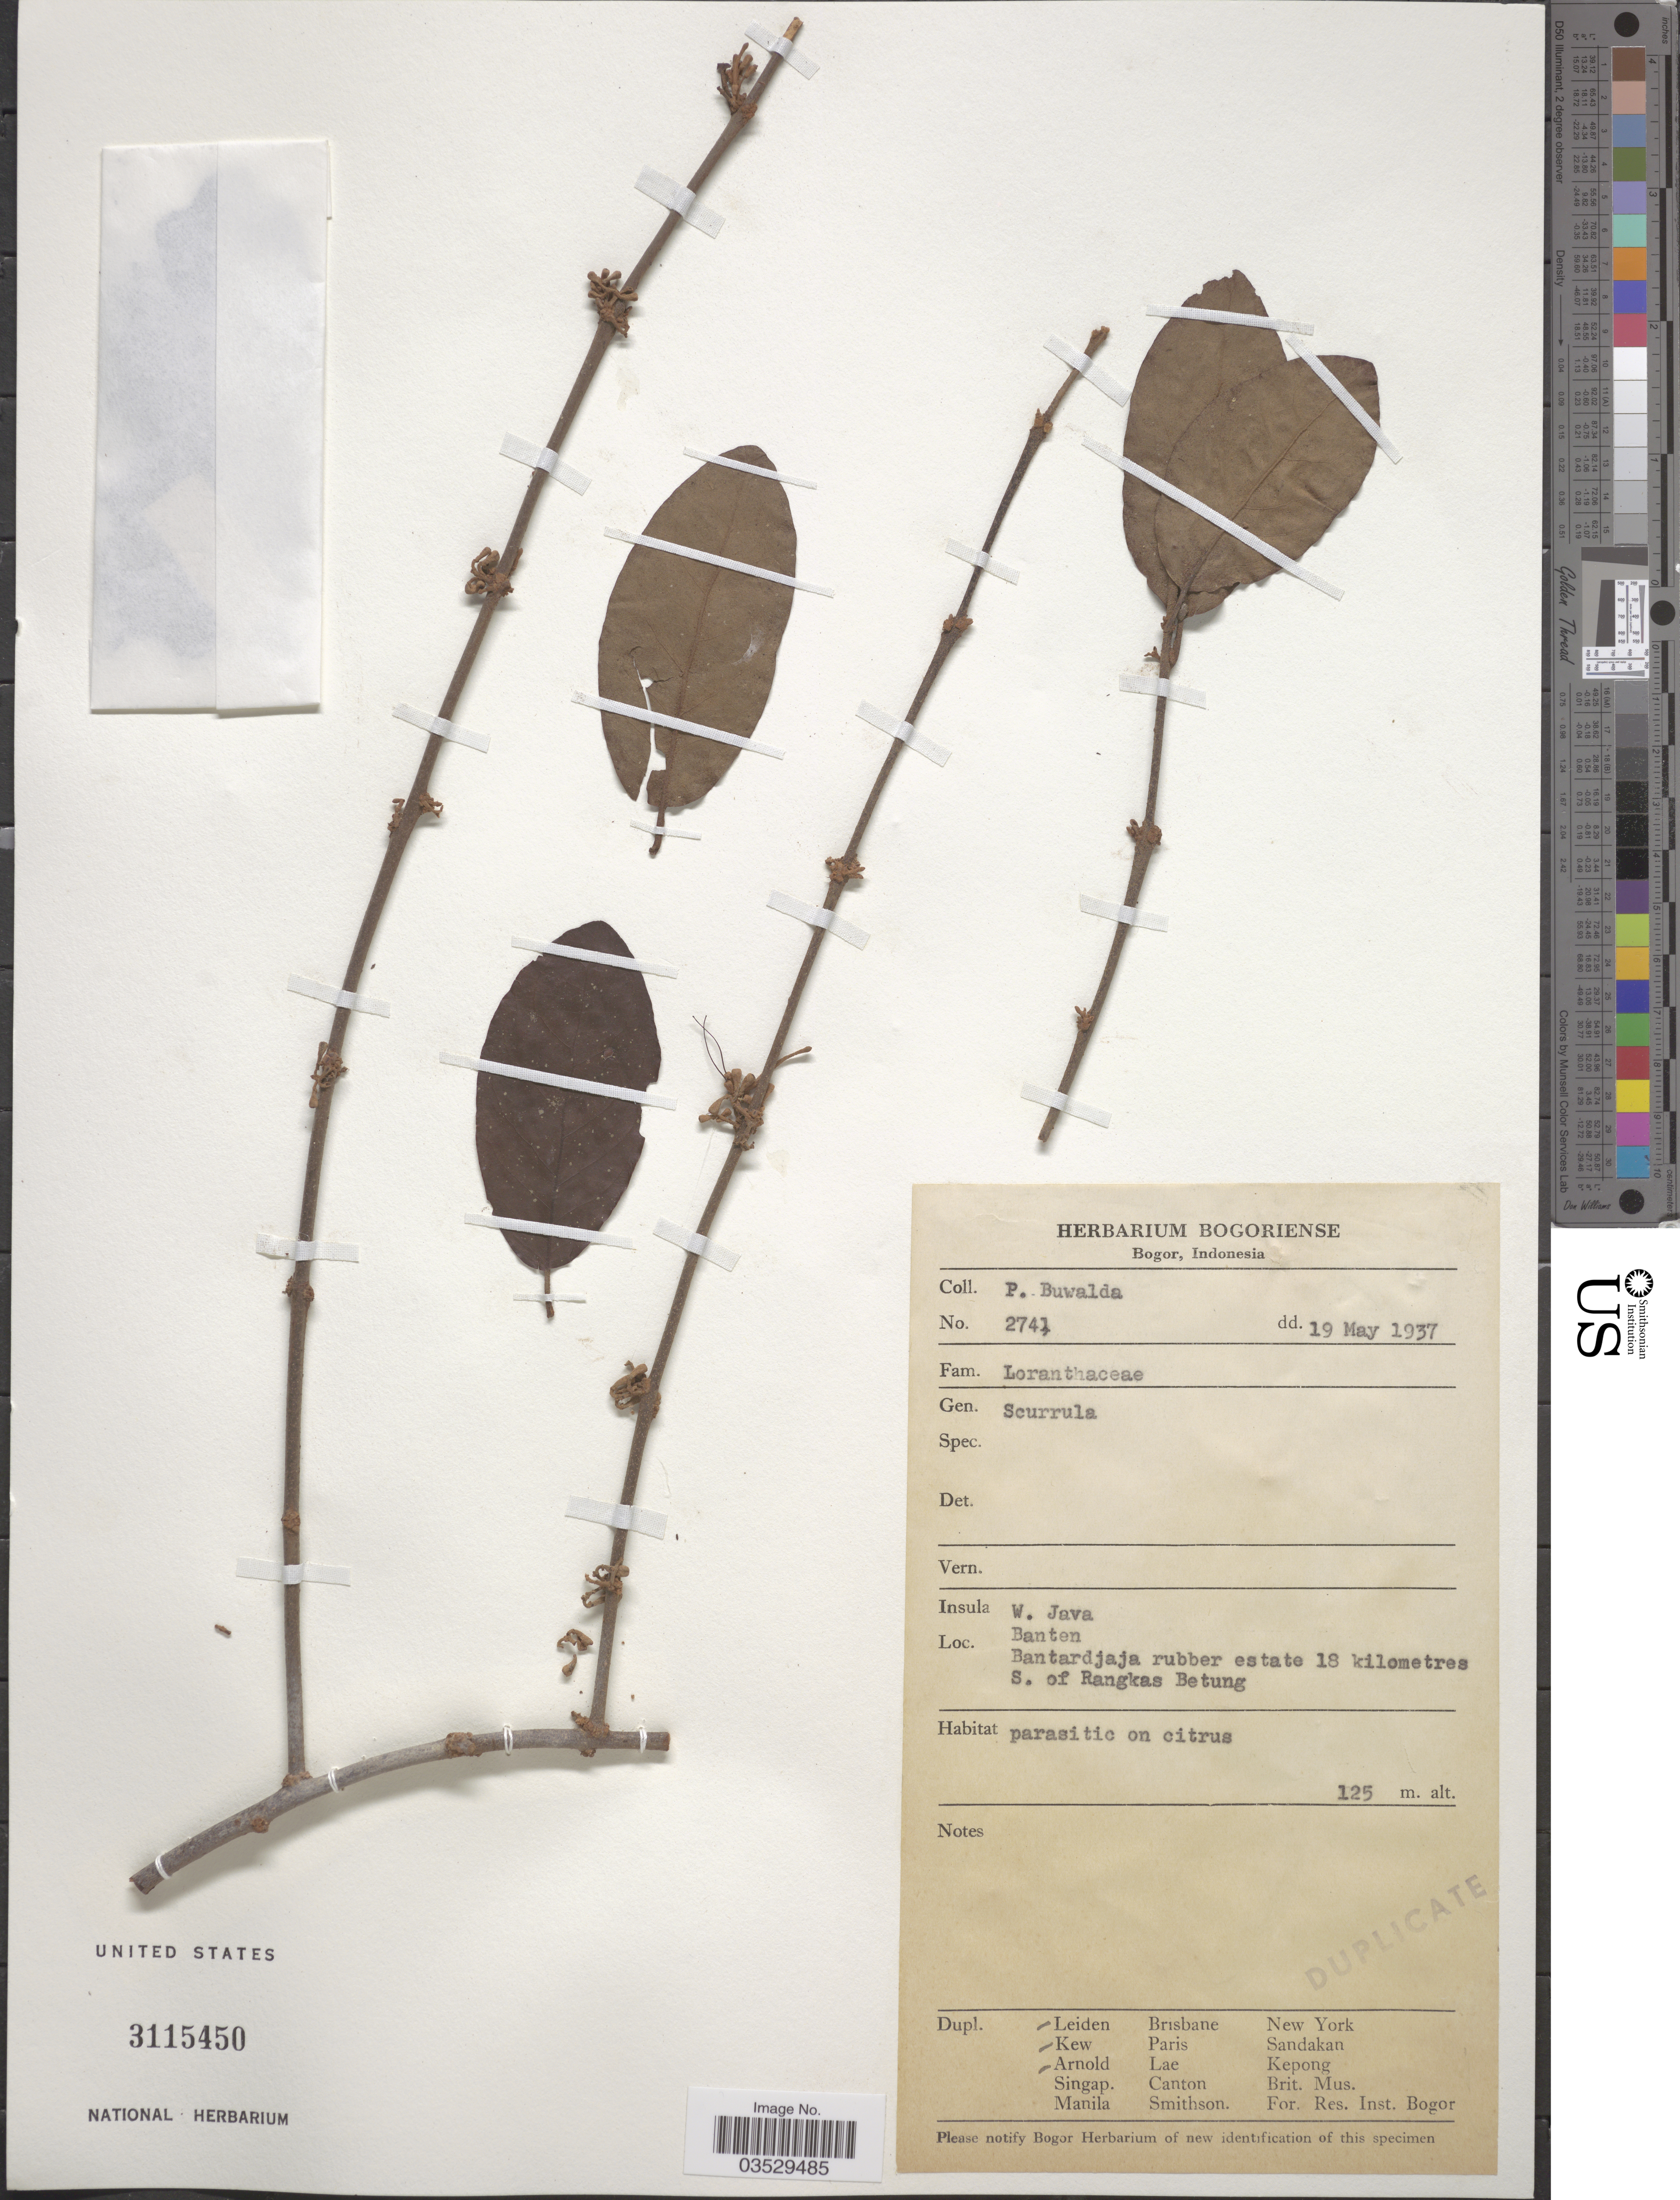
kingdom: Plantae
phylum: Tracheophyta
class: Magnoliopsida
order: Santalales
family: Loranthaceae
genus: Scurrula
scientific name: Scurrula sp.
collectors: P. Buwalda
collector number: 2741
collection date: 1937-05-19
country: Indonesia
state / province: Java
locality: Insula W. Java. Banten Bantardjaja rubber estate 18 kilometres S. of Rankas Betung.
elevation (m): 125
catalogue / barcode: US 3115450